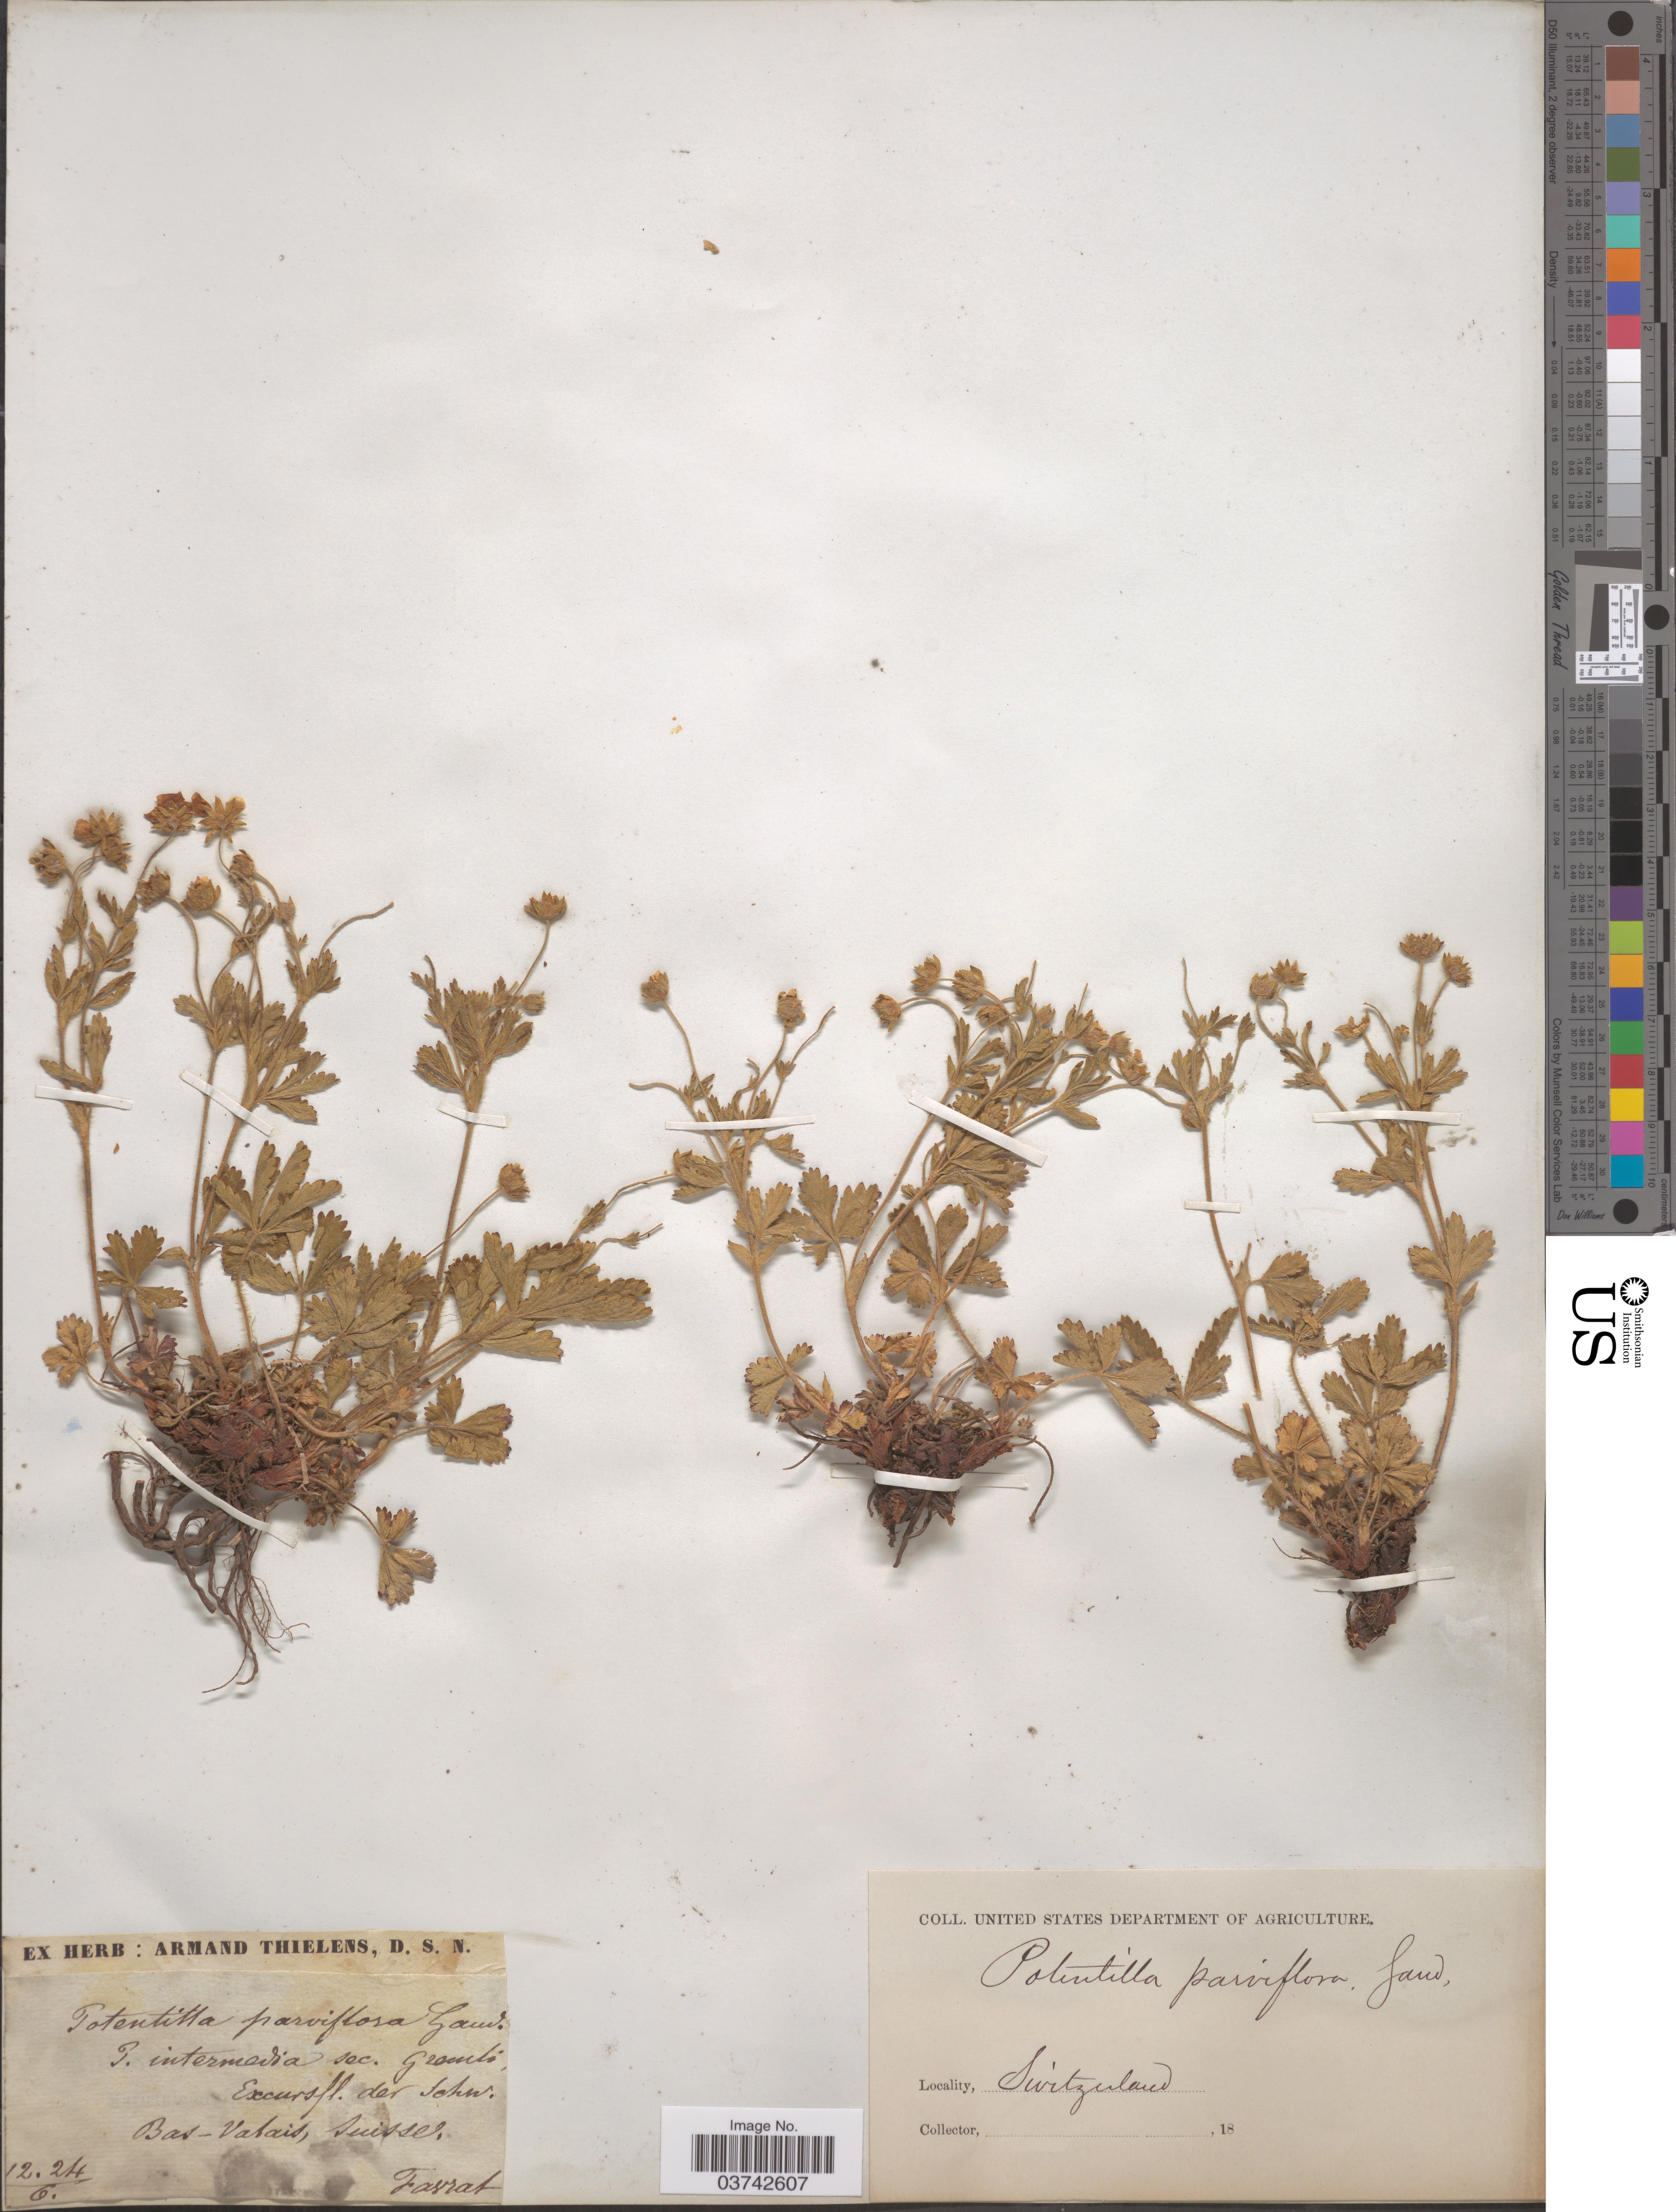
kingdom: Plantae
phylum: Tracheophyta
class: Magnoliopsida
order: Rosales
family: Rosaceae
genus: Potentilla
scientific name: Potentilla parviflora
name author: Desf.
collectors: L. Favrat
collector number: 1224/6?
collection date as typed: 18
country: Switzerland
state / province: Valais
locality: Bas-Valais, Suisse.